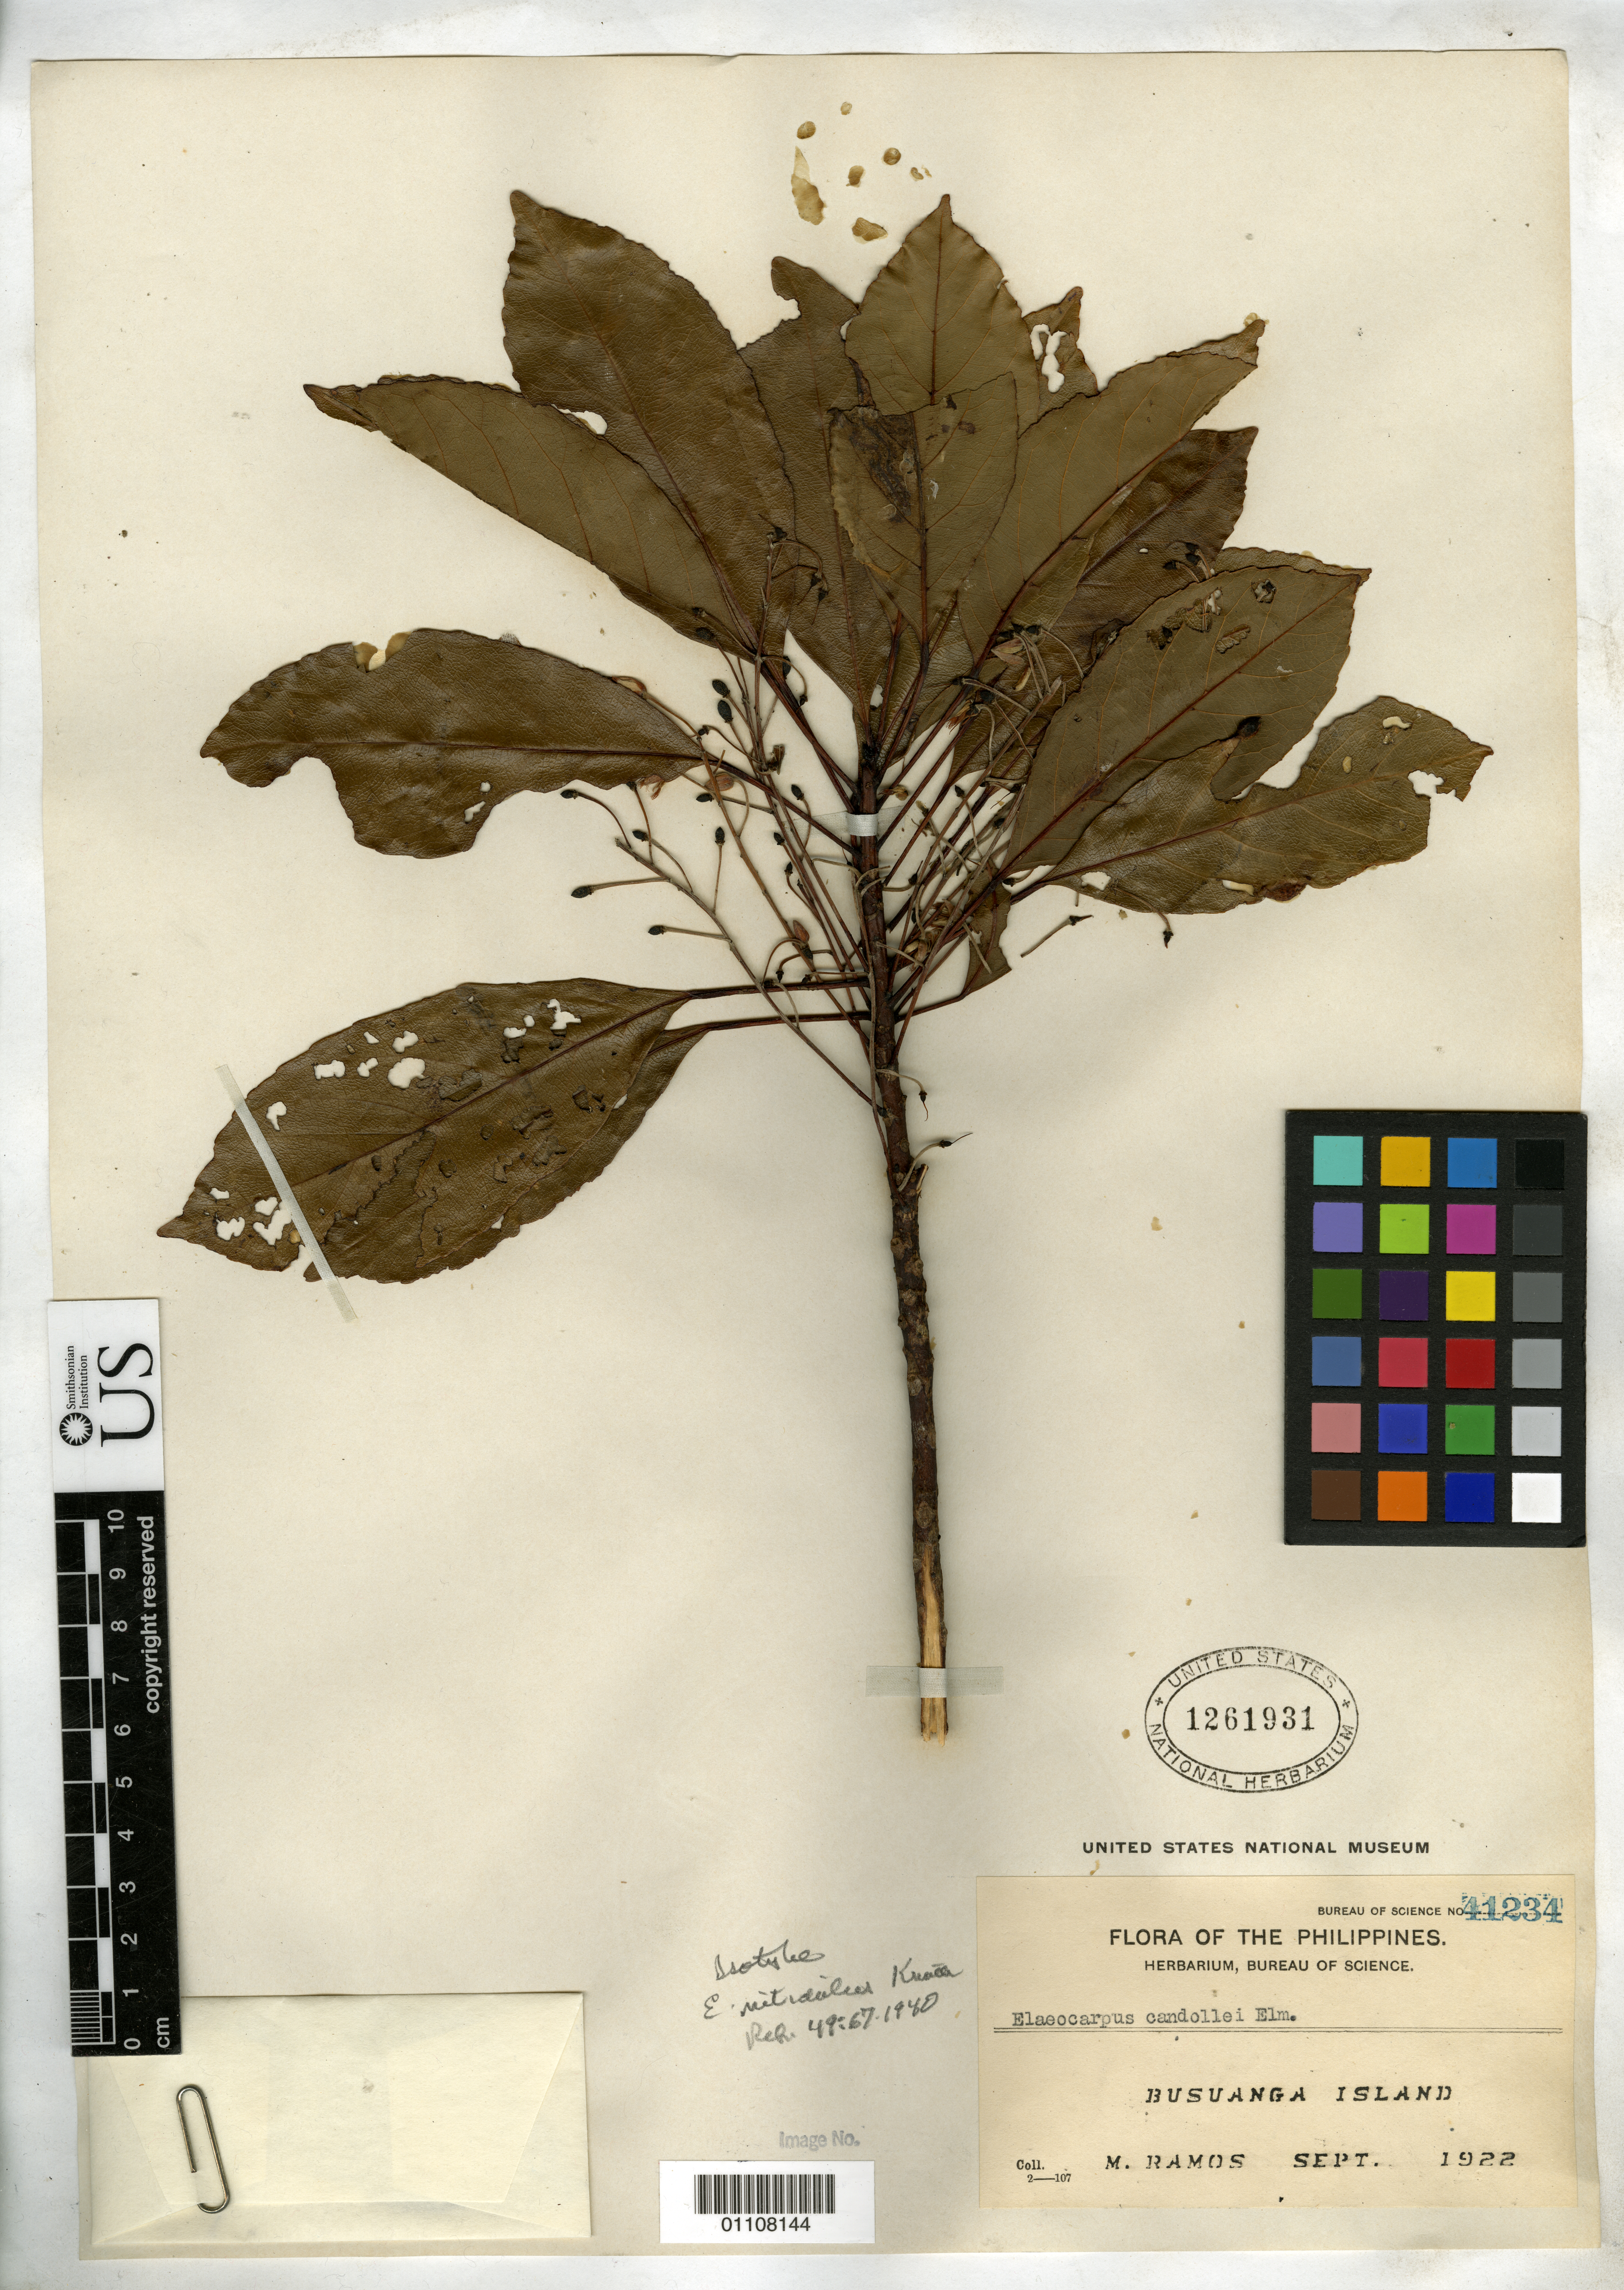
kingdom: Plantae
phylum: Tracheophyta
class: Magnoliopsida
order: Oxalidales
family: Elaeocarpaceae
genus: Elaeocarpus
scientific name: Elaeocarpus nitidulus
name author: R. Knuth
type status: Isotype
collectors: M. Ramos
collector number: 41234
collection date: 1922-09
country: Philippines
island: Busuanga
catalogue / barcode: US 1261931